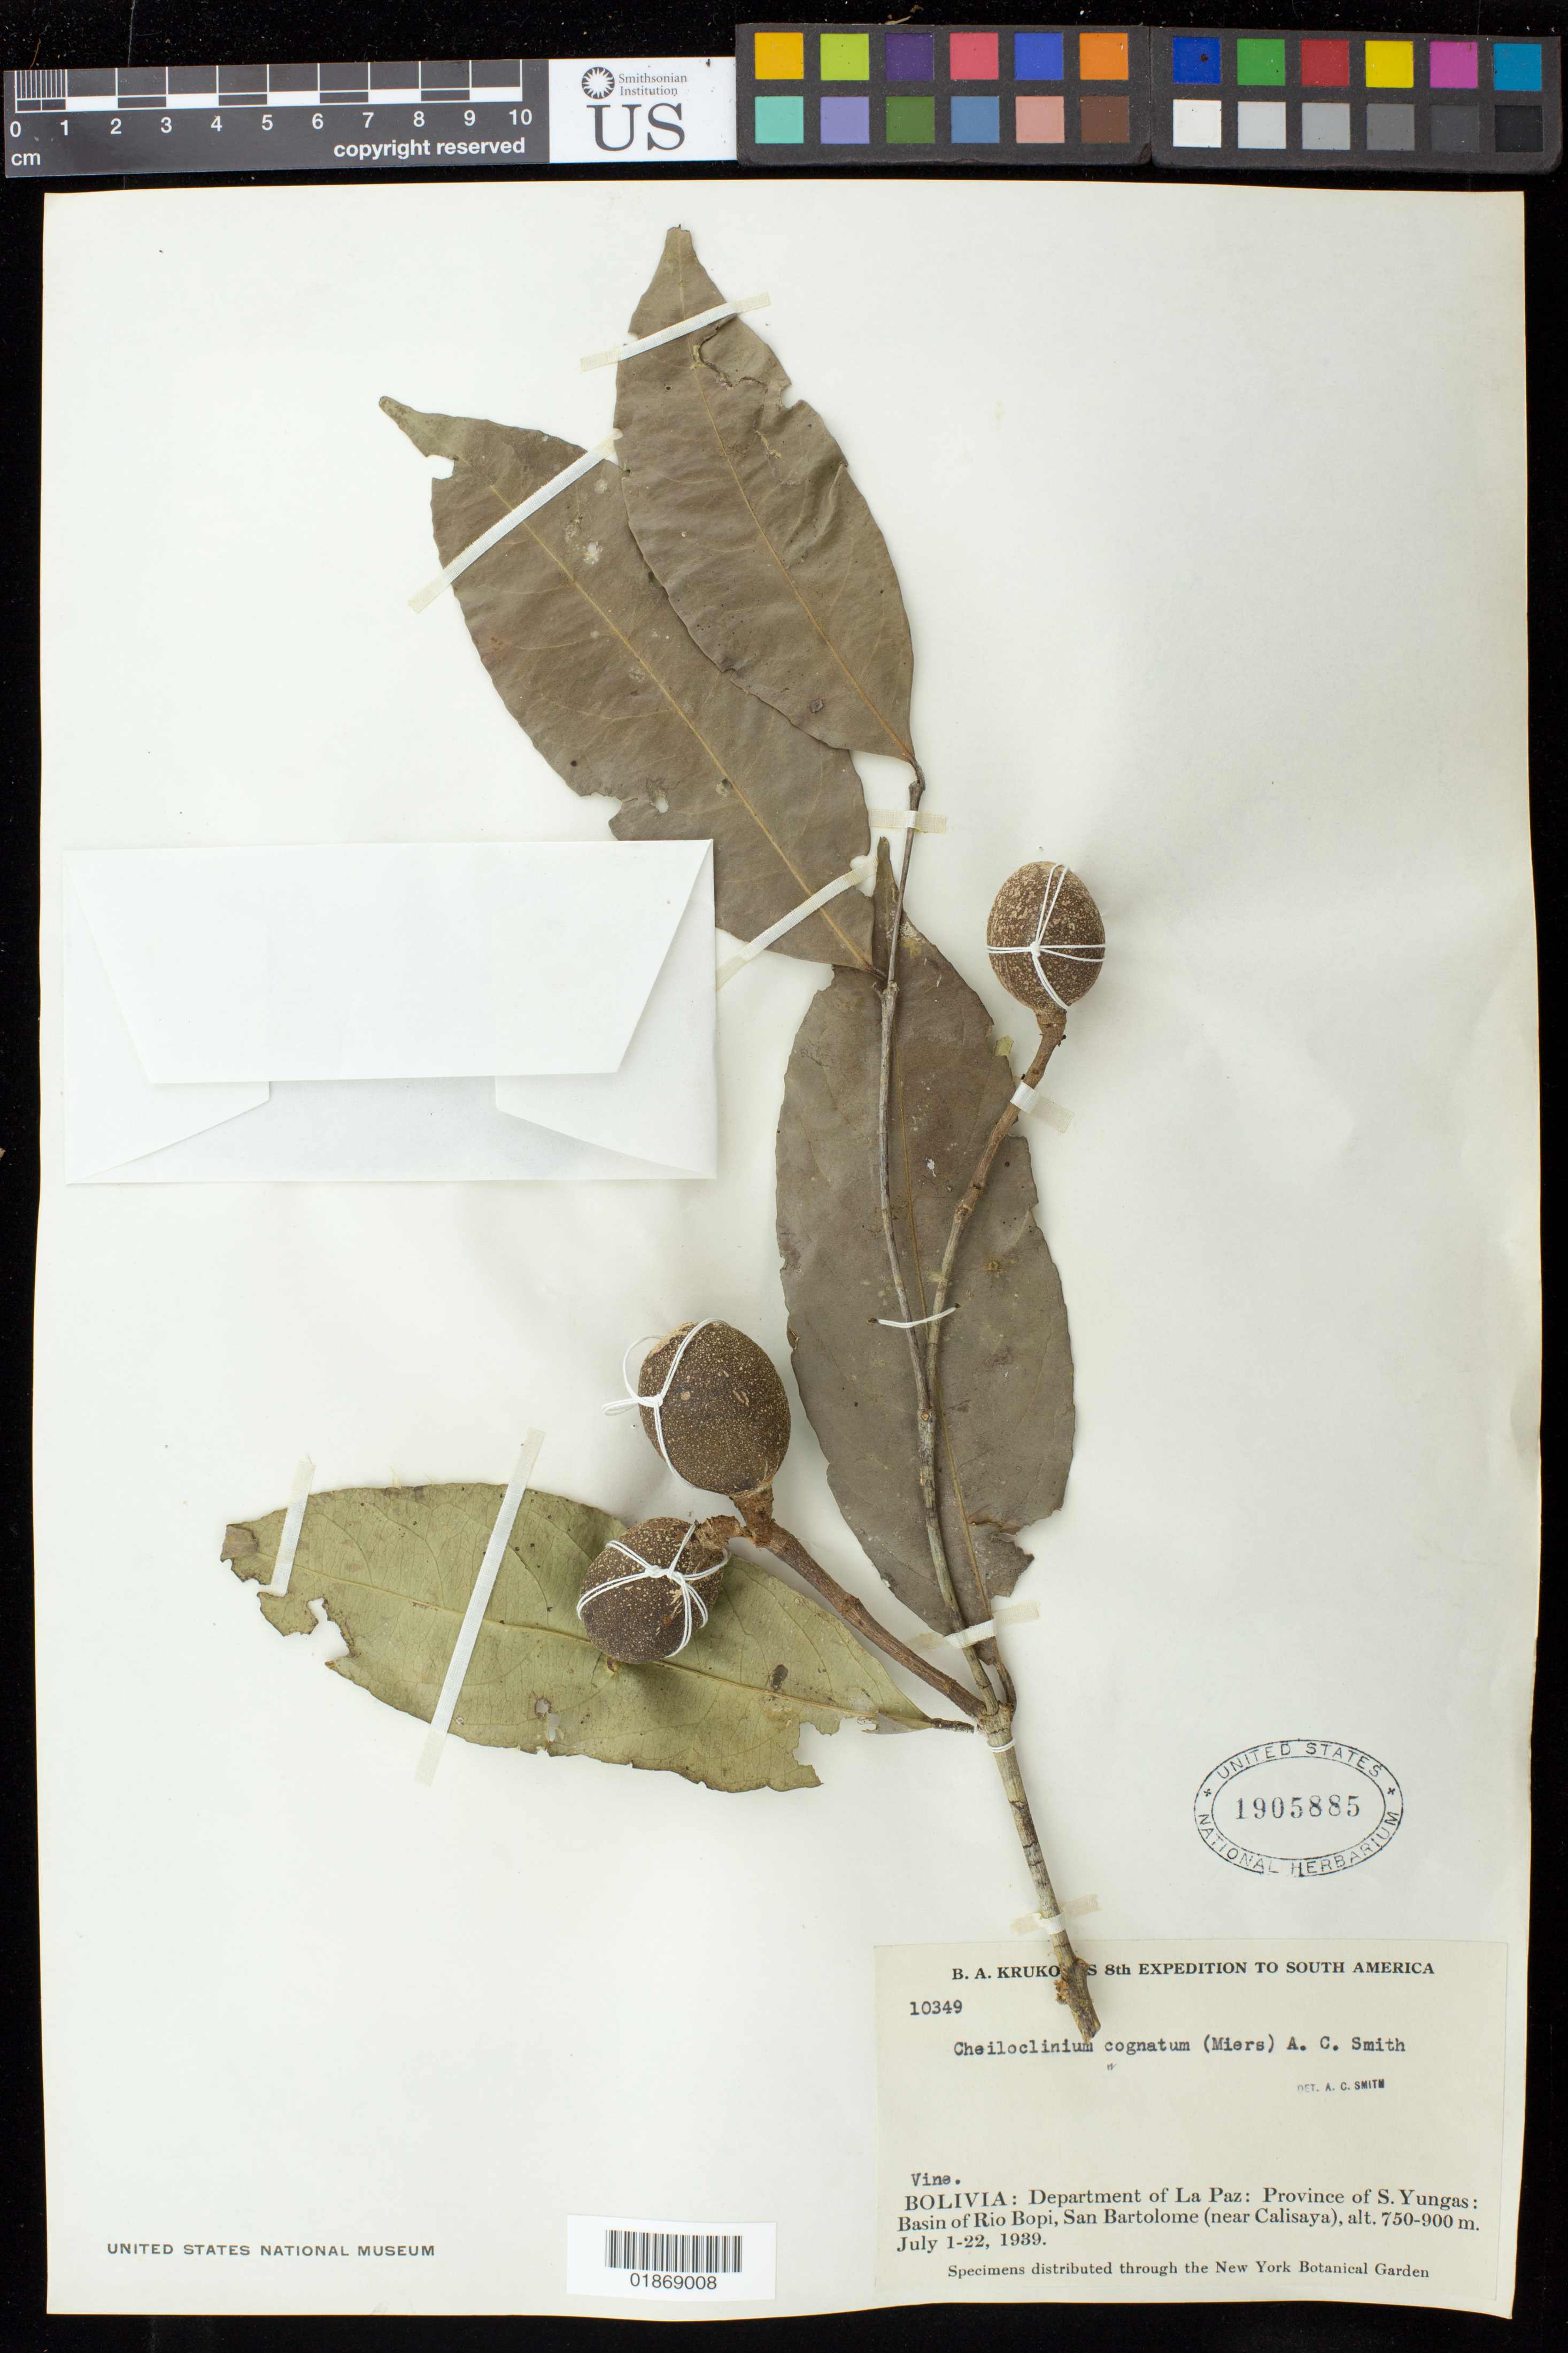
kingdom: Plantae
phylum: Tracheophyta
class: Magnoliopsida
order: Celastrales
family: Celastraceae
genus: Cheiloclinium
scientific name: Cheiloclinium cognatum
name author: (Miers) A.C. Sm.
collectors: B. A. Krukoff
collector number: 10349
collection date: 1939-07-01,1939-07-22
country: Bolivia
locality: Department of La Paz: Province of S. Yungas: Basin of Rio Bopi, San Bartolome (near Caliasaya)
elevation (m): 750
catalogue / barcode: US 1905885